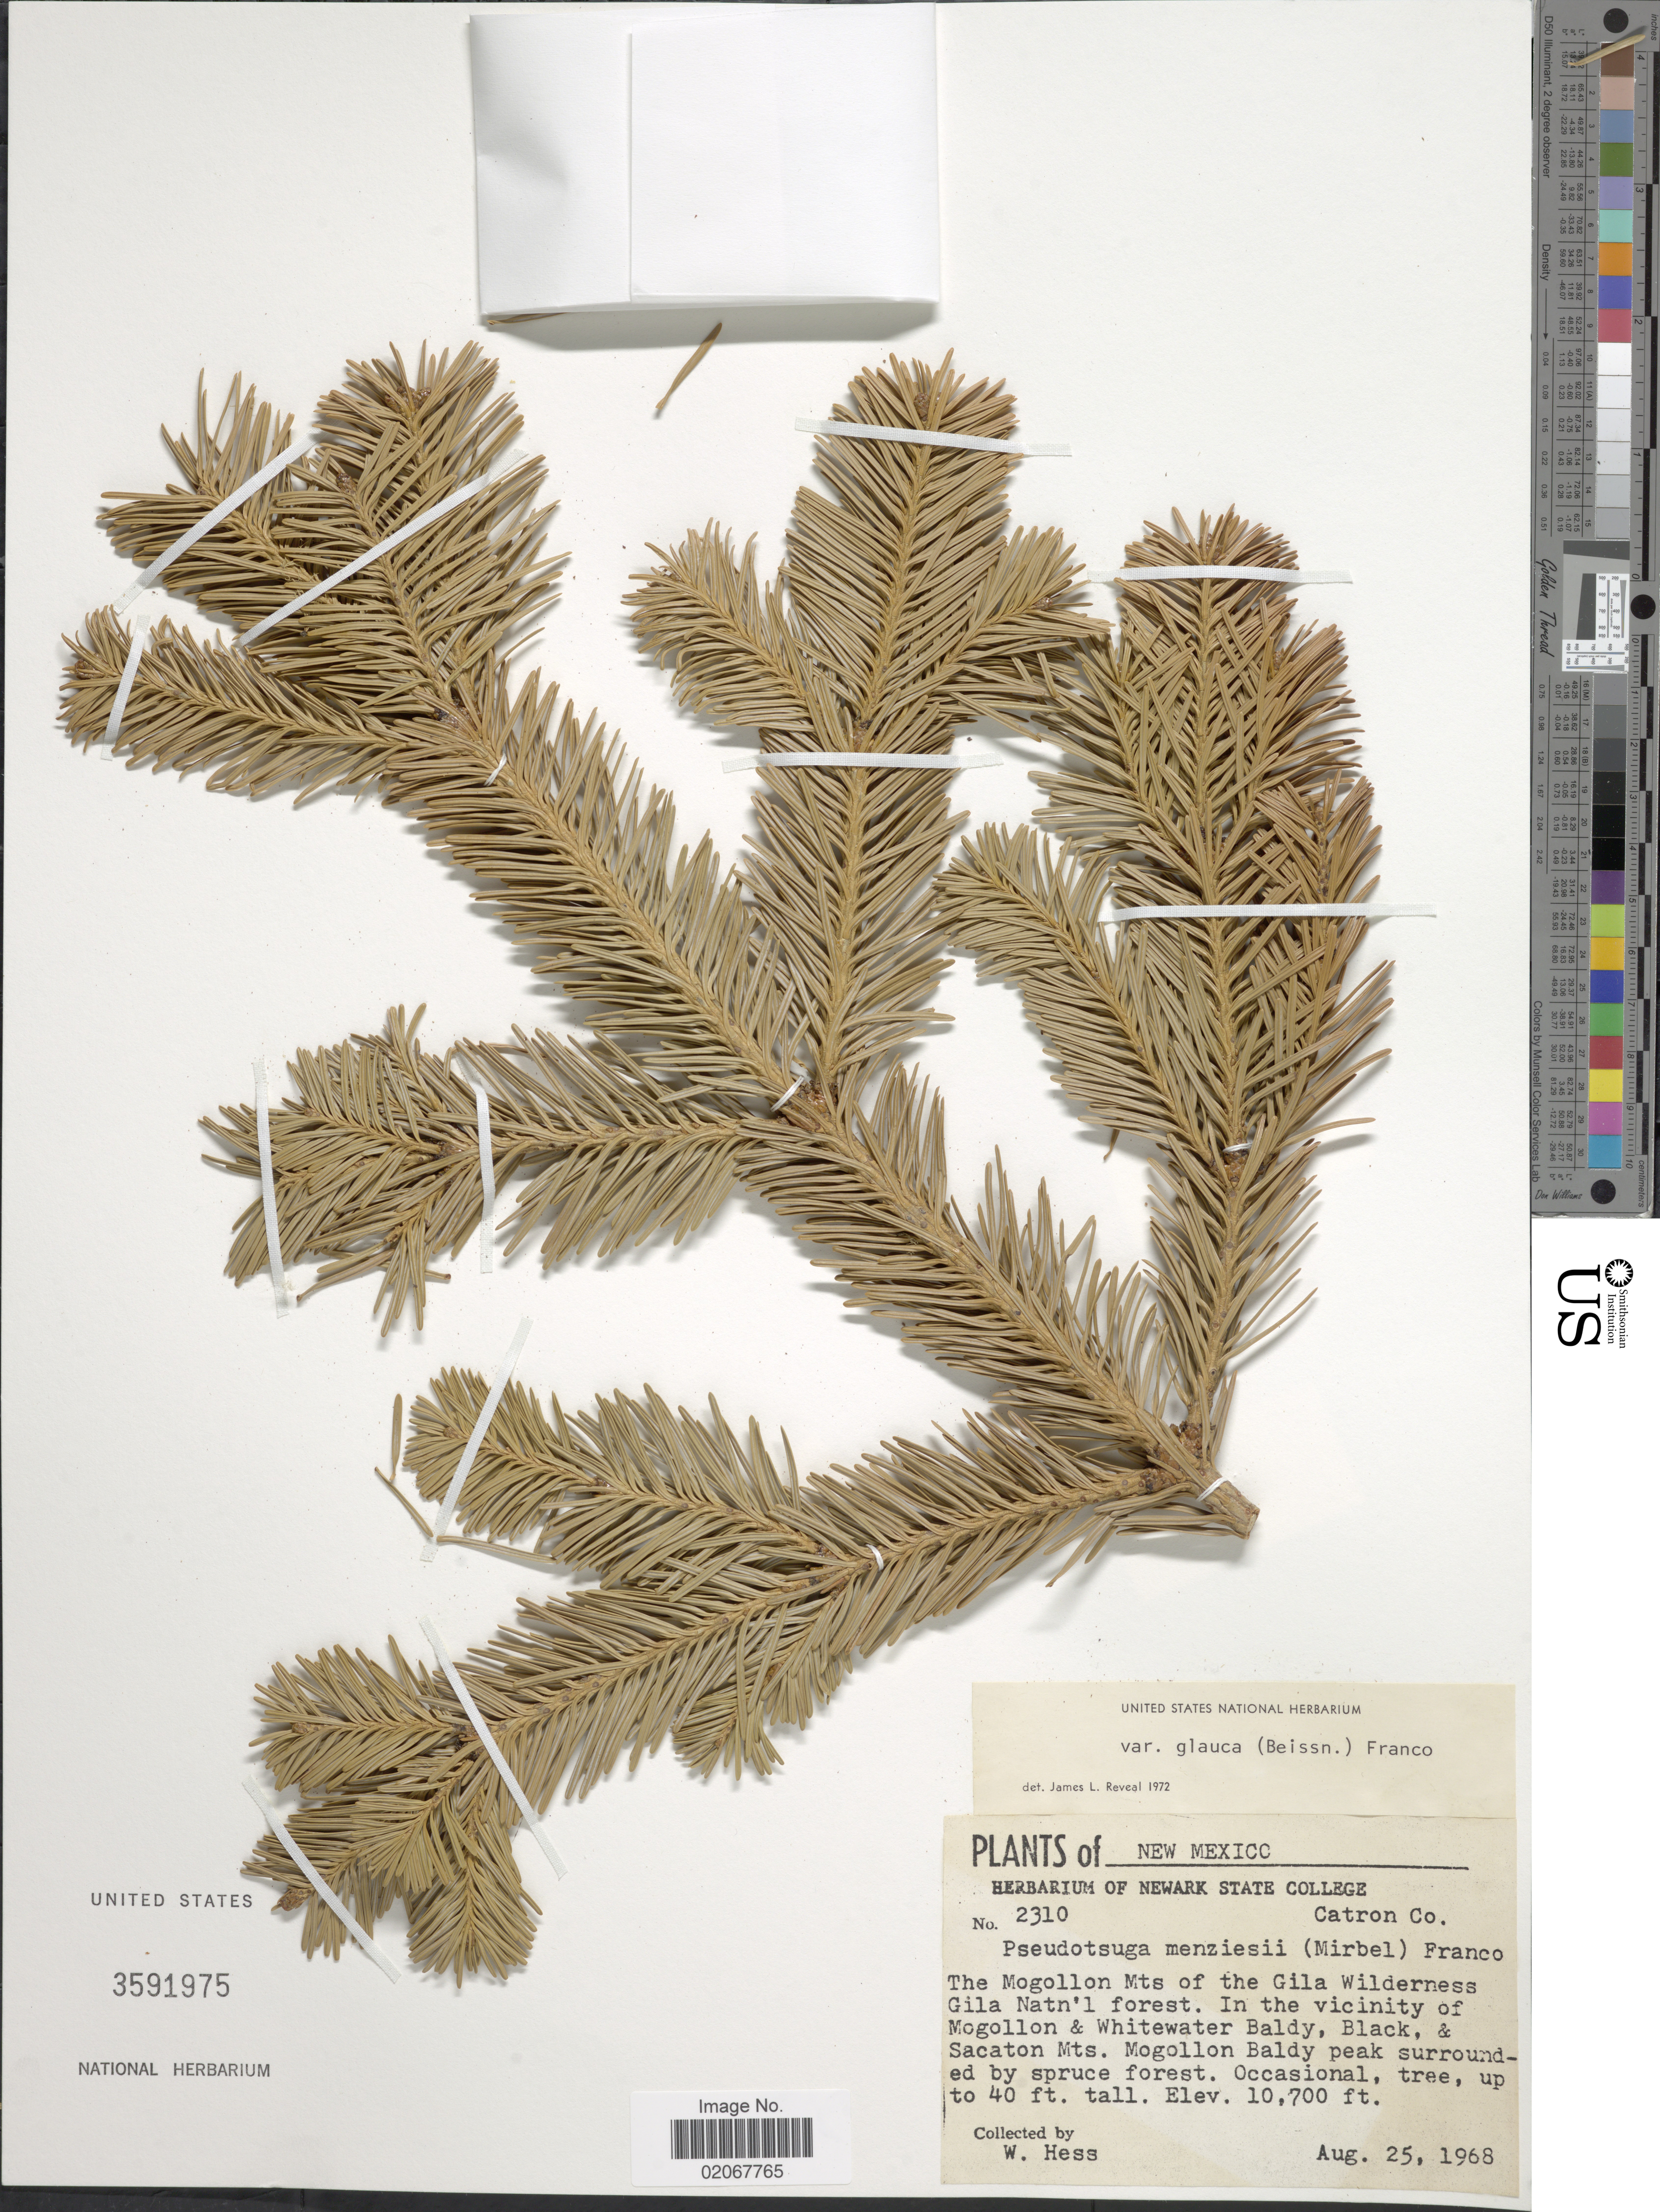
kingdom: Plantae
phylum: Tracheophyta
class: Pinopsida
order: Pinales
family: Pinaceae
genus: Pseudotsuga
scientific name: Pseudotsuga menziesii var. glauca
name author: (Beissn.) Franco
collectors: W. Hess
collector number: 2310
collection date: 1968-08-25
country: United States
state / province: New Mexico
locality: The Mogollon Mts of the Gila Wilderness Gila Natn'l forest. In the vicinity of Mogollon & whitewater Baldy, Black, & Sacaton Mts.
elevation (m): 3261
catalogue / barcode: US 3591975